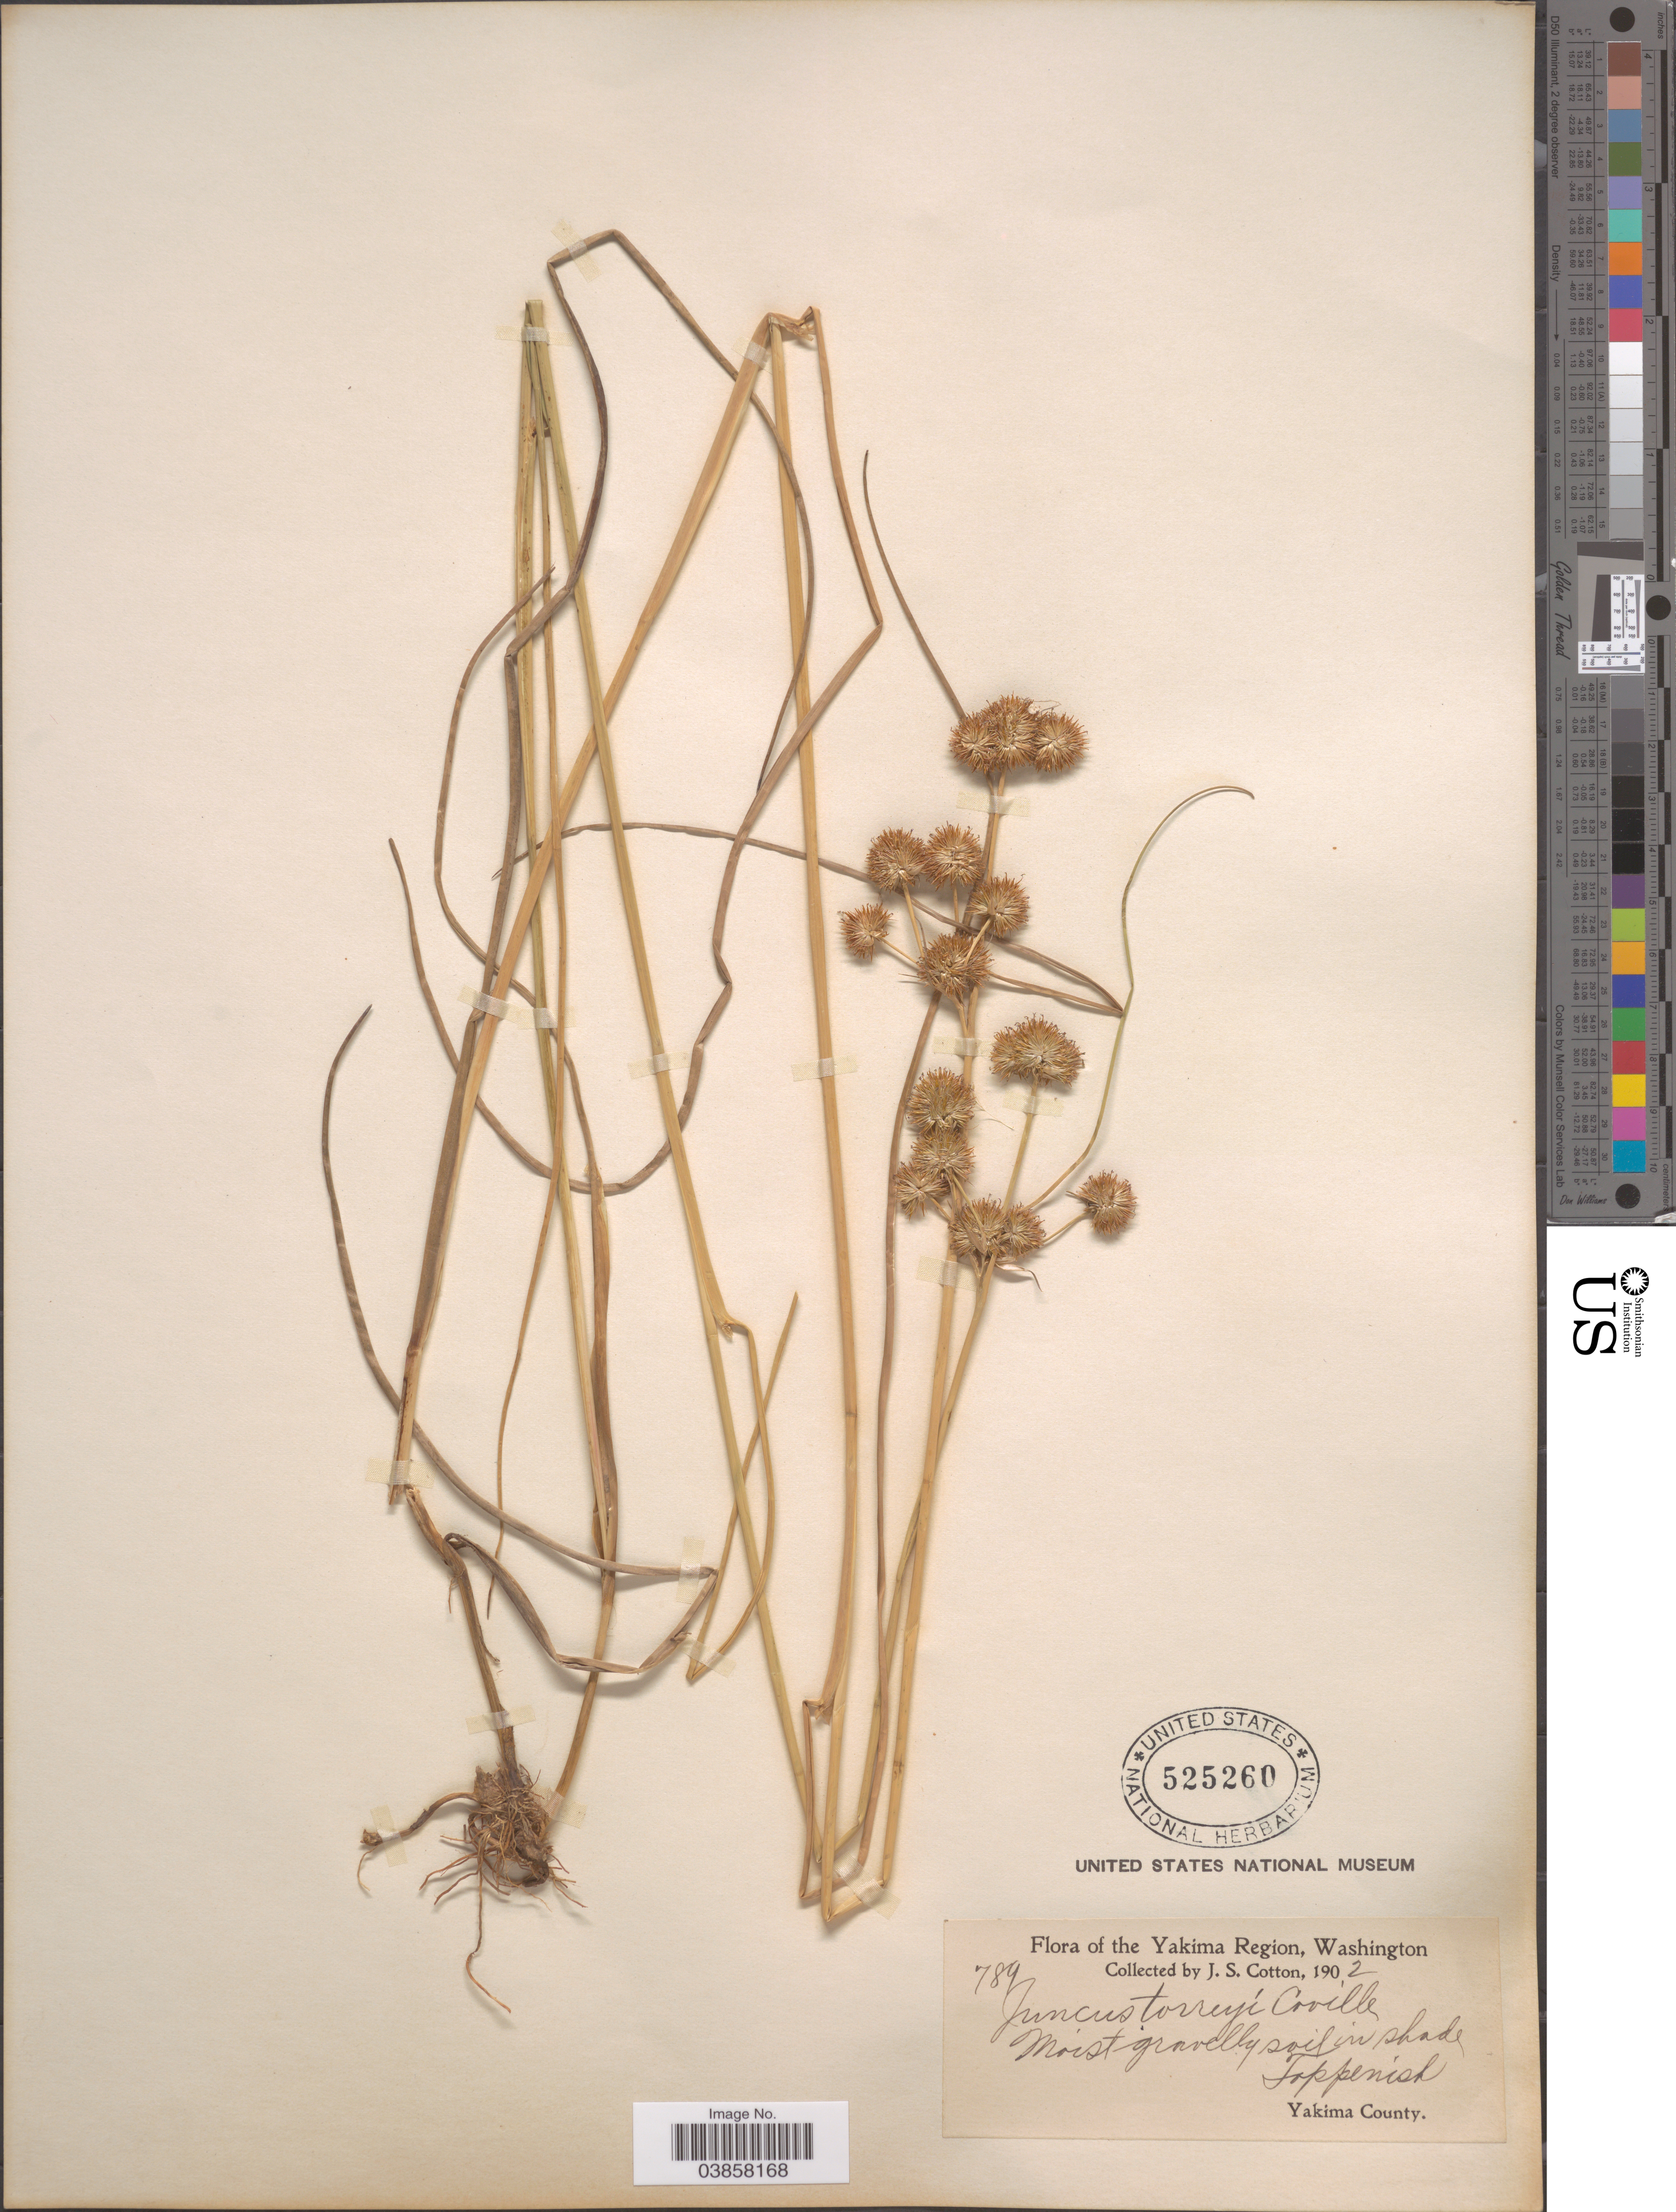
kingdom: Plantae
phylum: Tracheophyta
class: Liliopsida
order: Poales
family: Juncaceae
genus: Juncus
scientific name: Juncus torreyi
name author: Coville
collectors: J. S. Cotton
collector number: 789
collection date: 1902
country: United States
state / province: Washington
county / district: Yakima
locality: The Yakima Region. Toppenish. Yakima County.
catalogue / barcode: US 525260